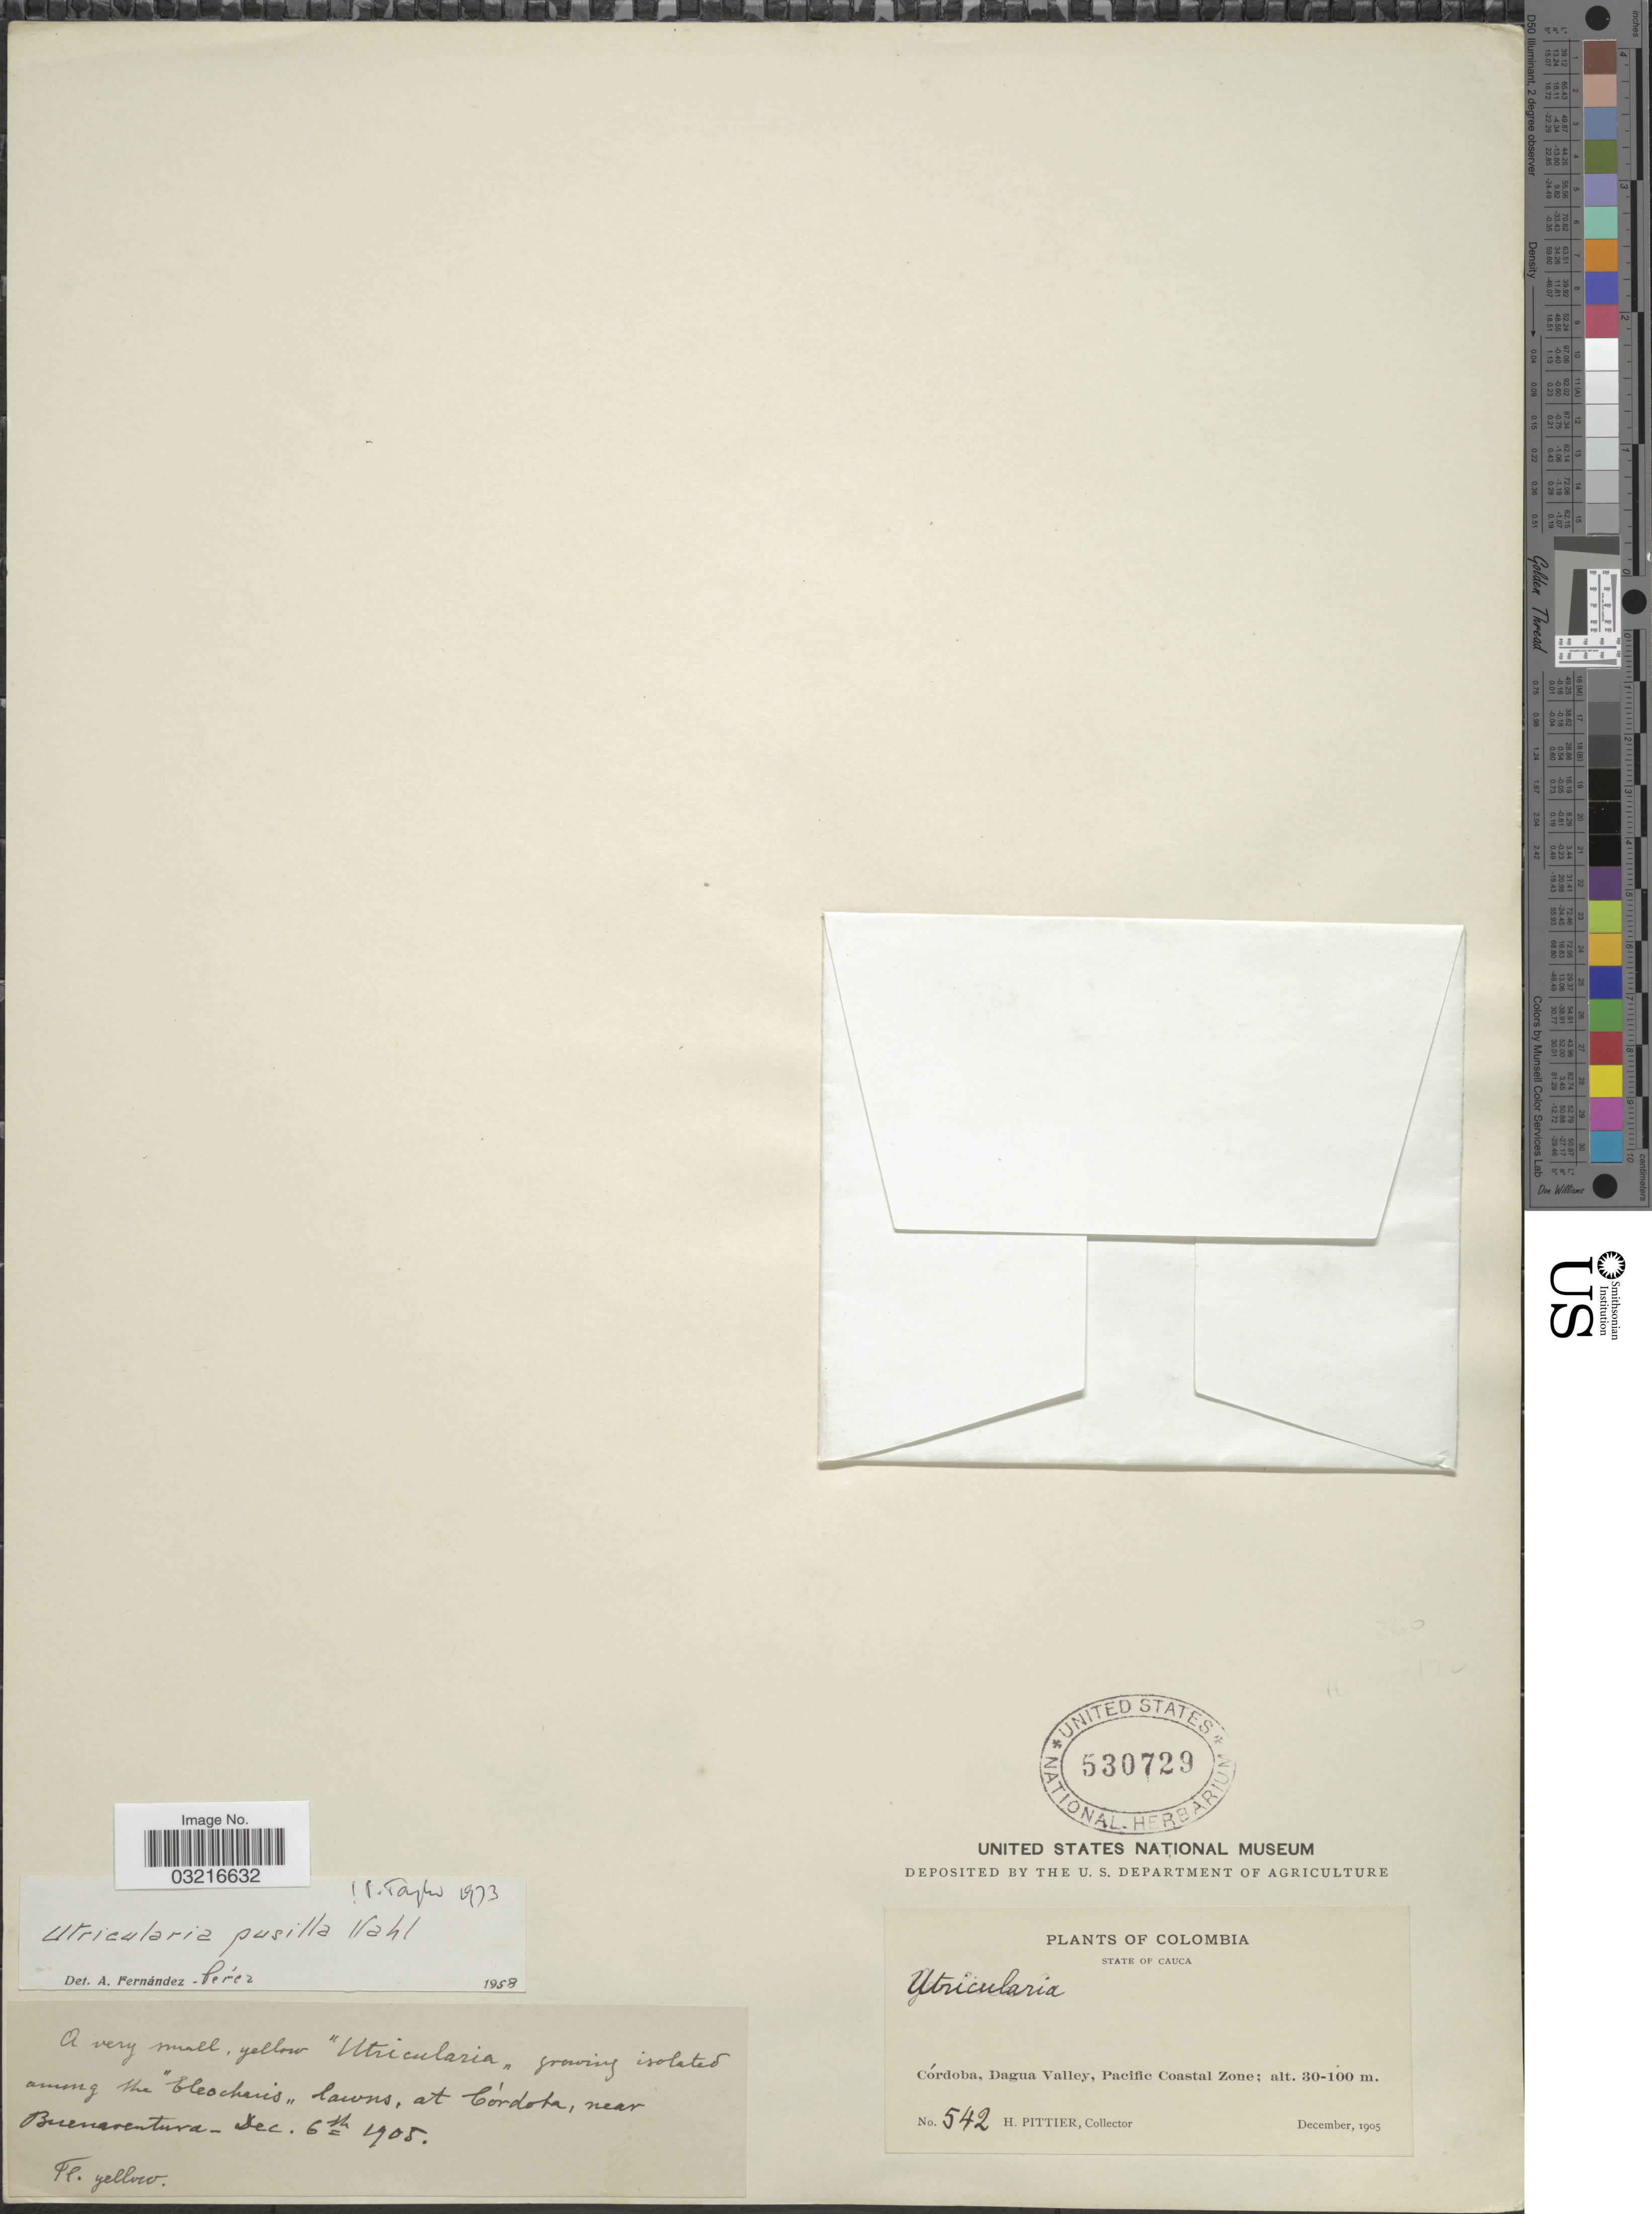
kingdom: Plantae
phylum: Tracheophyta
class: Magnoliopsida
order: Lamiales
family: Lentibulariaceae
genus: Utricularia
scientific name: Utricularia pusilla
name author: Vahl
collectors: H. F. Pittier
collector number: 542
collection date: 1905-12-06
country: Colombia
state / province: Cauca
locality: Córdoba, Dagua Valley, Pacific Coastal Zone. growing isolated among the "Eleocharis" lawns, at Córdoba, near Buenaventura.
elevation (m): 30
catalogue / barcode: US 530729